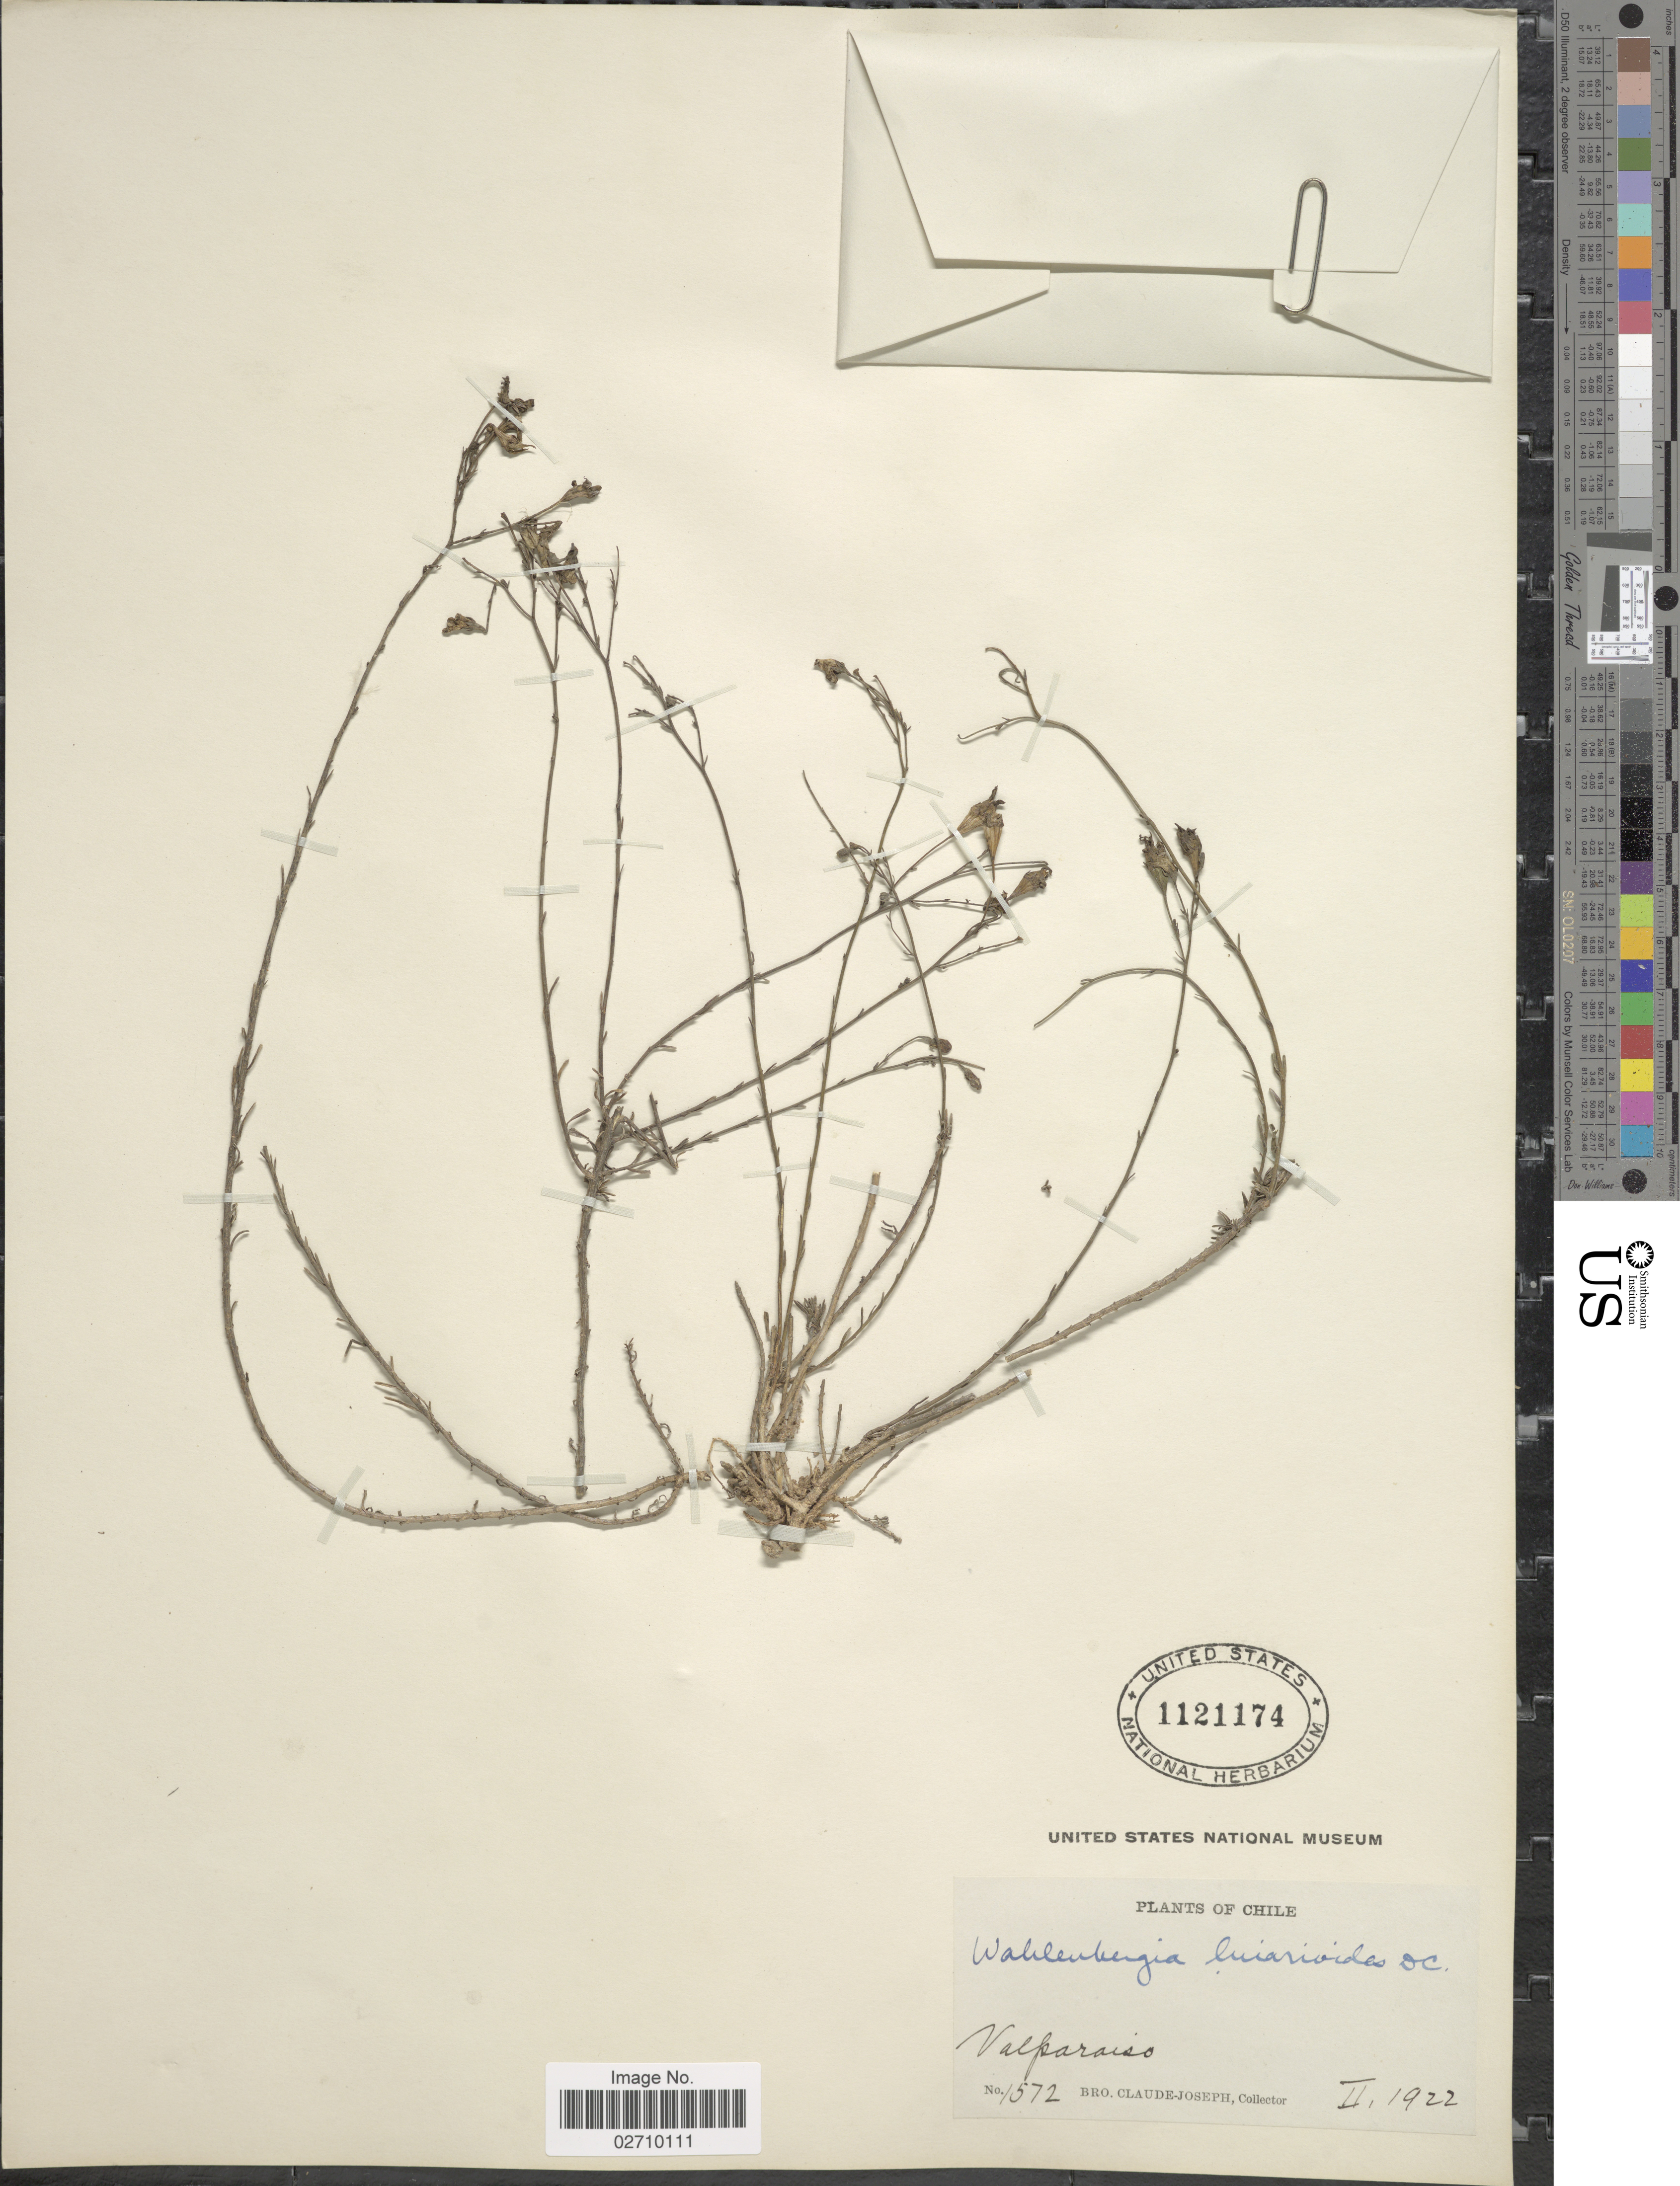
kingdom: Plantae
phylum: Tracheophyta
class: Magnoliopsida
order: Asterales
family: Campanulaceae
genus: Wahlenbergia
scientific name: Wahlenbergia linarioides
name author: (Lam.) A. DC.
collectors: Bro. Claude-Joseph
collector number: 1572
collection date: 1922-02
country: Chile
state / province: Valparaíso (V)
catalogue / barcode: US 1121174